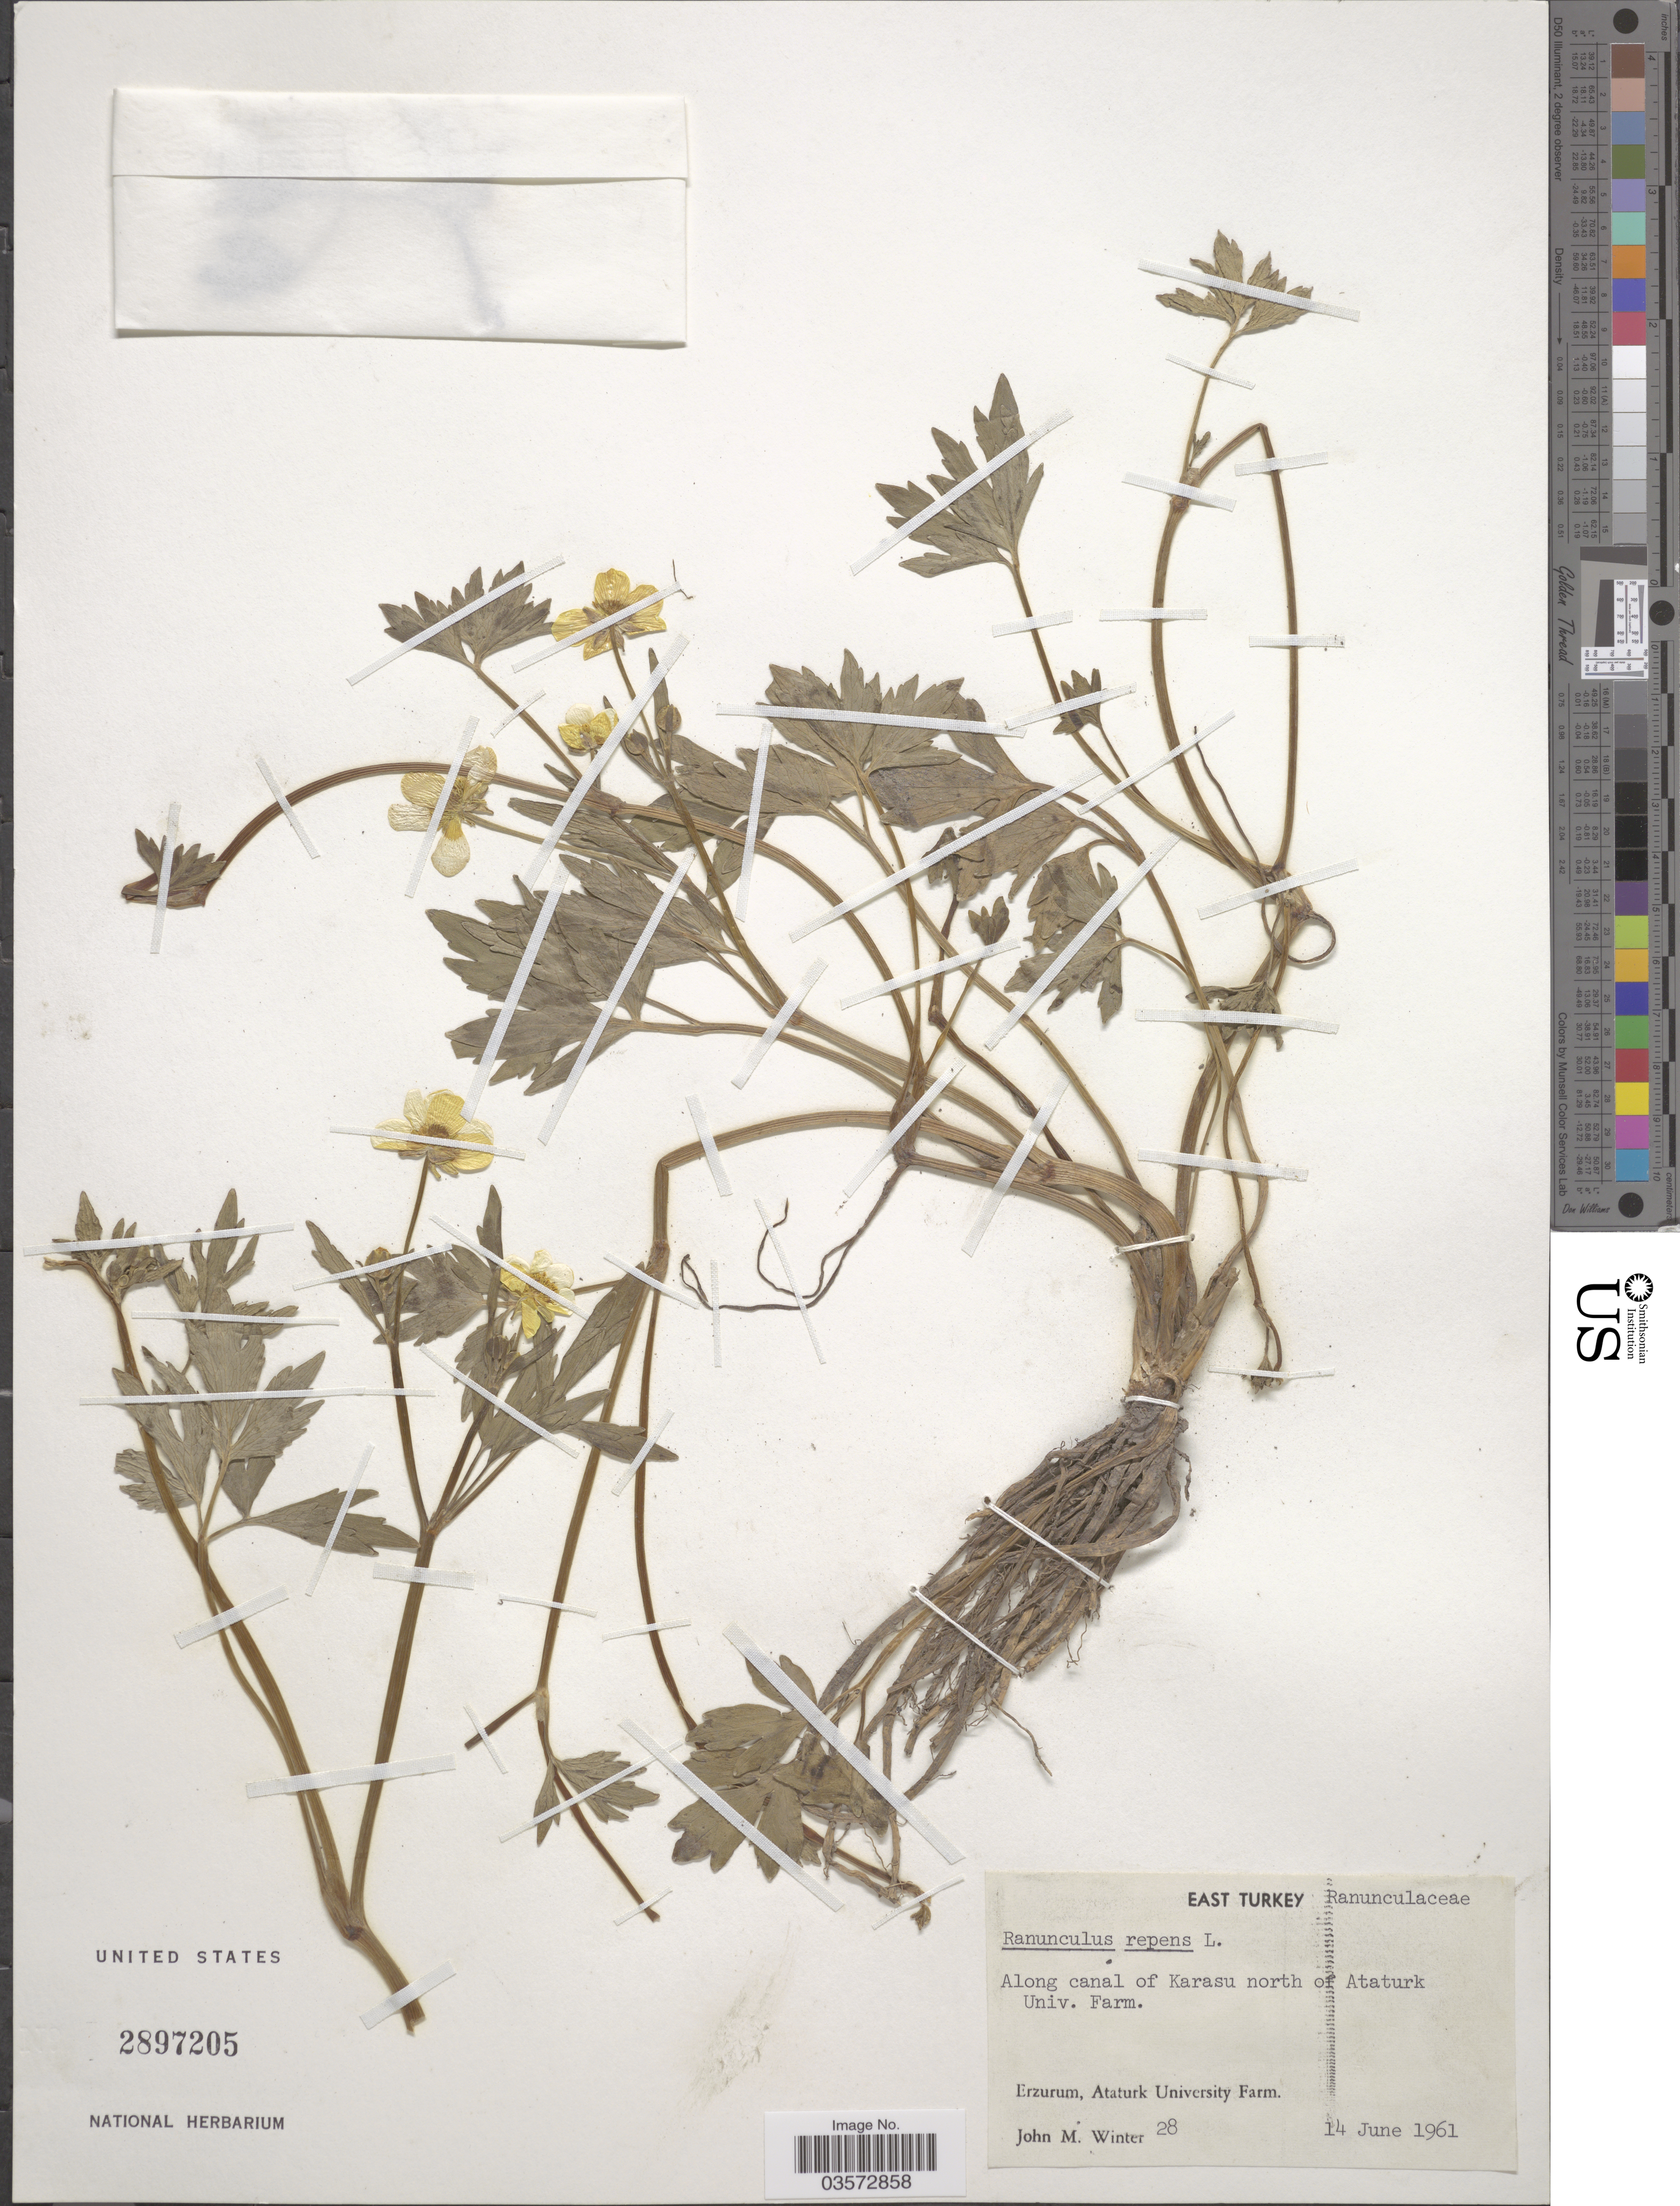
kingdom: Plantae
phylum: Tracheophyta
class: Magnoliopsida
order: Ranunculales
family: Ranunculaceae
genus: Ranunculus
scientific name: Ranunculus repens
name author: L.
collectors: J. M. Winter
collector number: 28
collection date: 1961-06-14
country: Turkey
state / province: Erzurum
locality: Ataturk University Farm. Along canal of Karasu north of Ataturk Univ. Farm.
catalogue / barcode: US 2897205